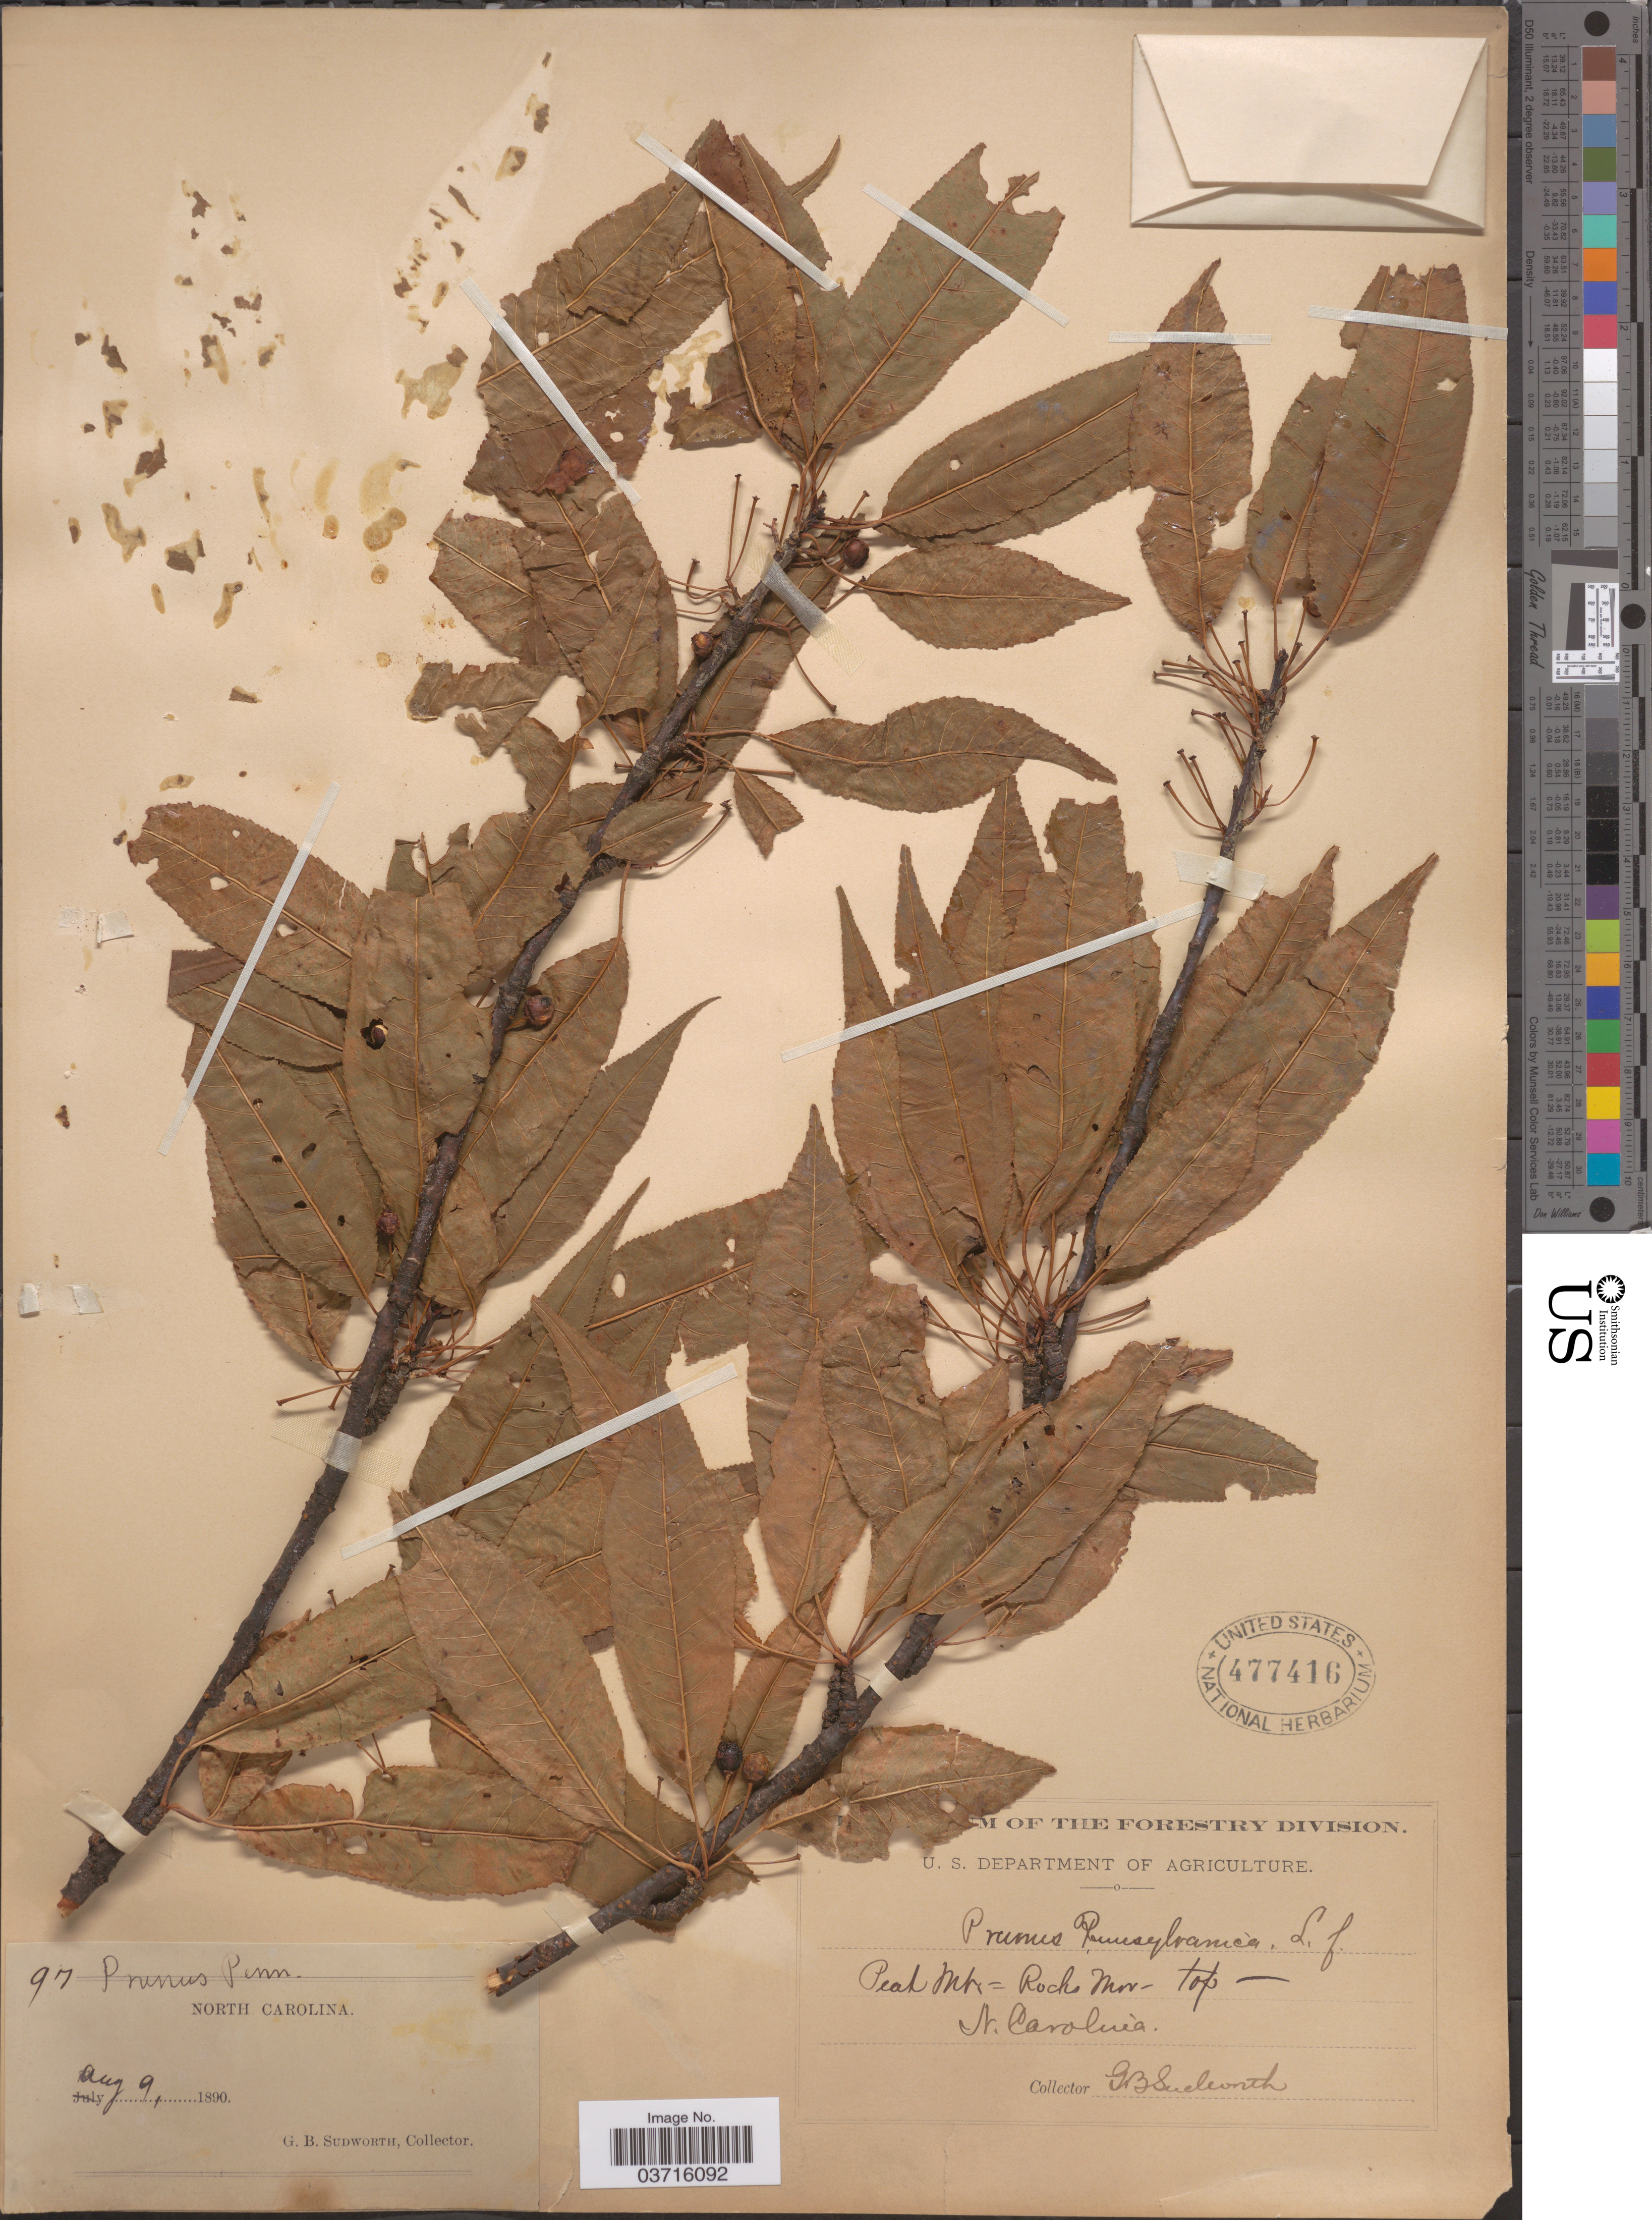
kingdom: Plantae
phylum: Tracheophyta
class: Magnoliopsida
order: Rosales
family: Rosaceae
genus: Prunus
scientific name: Prunus pensylvanica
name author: L. f.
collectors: G. B. Sudworth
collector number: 97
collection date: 1890-08-09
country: United States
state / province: North Carolina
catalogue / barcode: US 477416